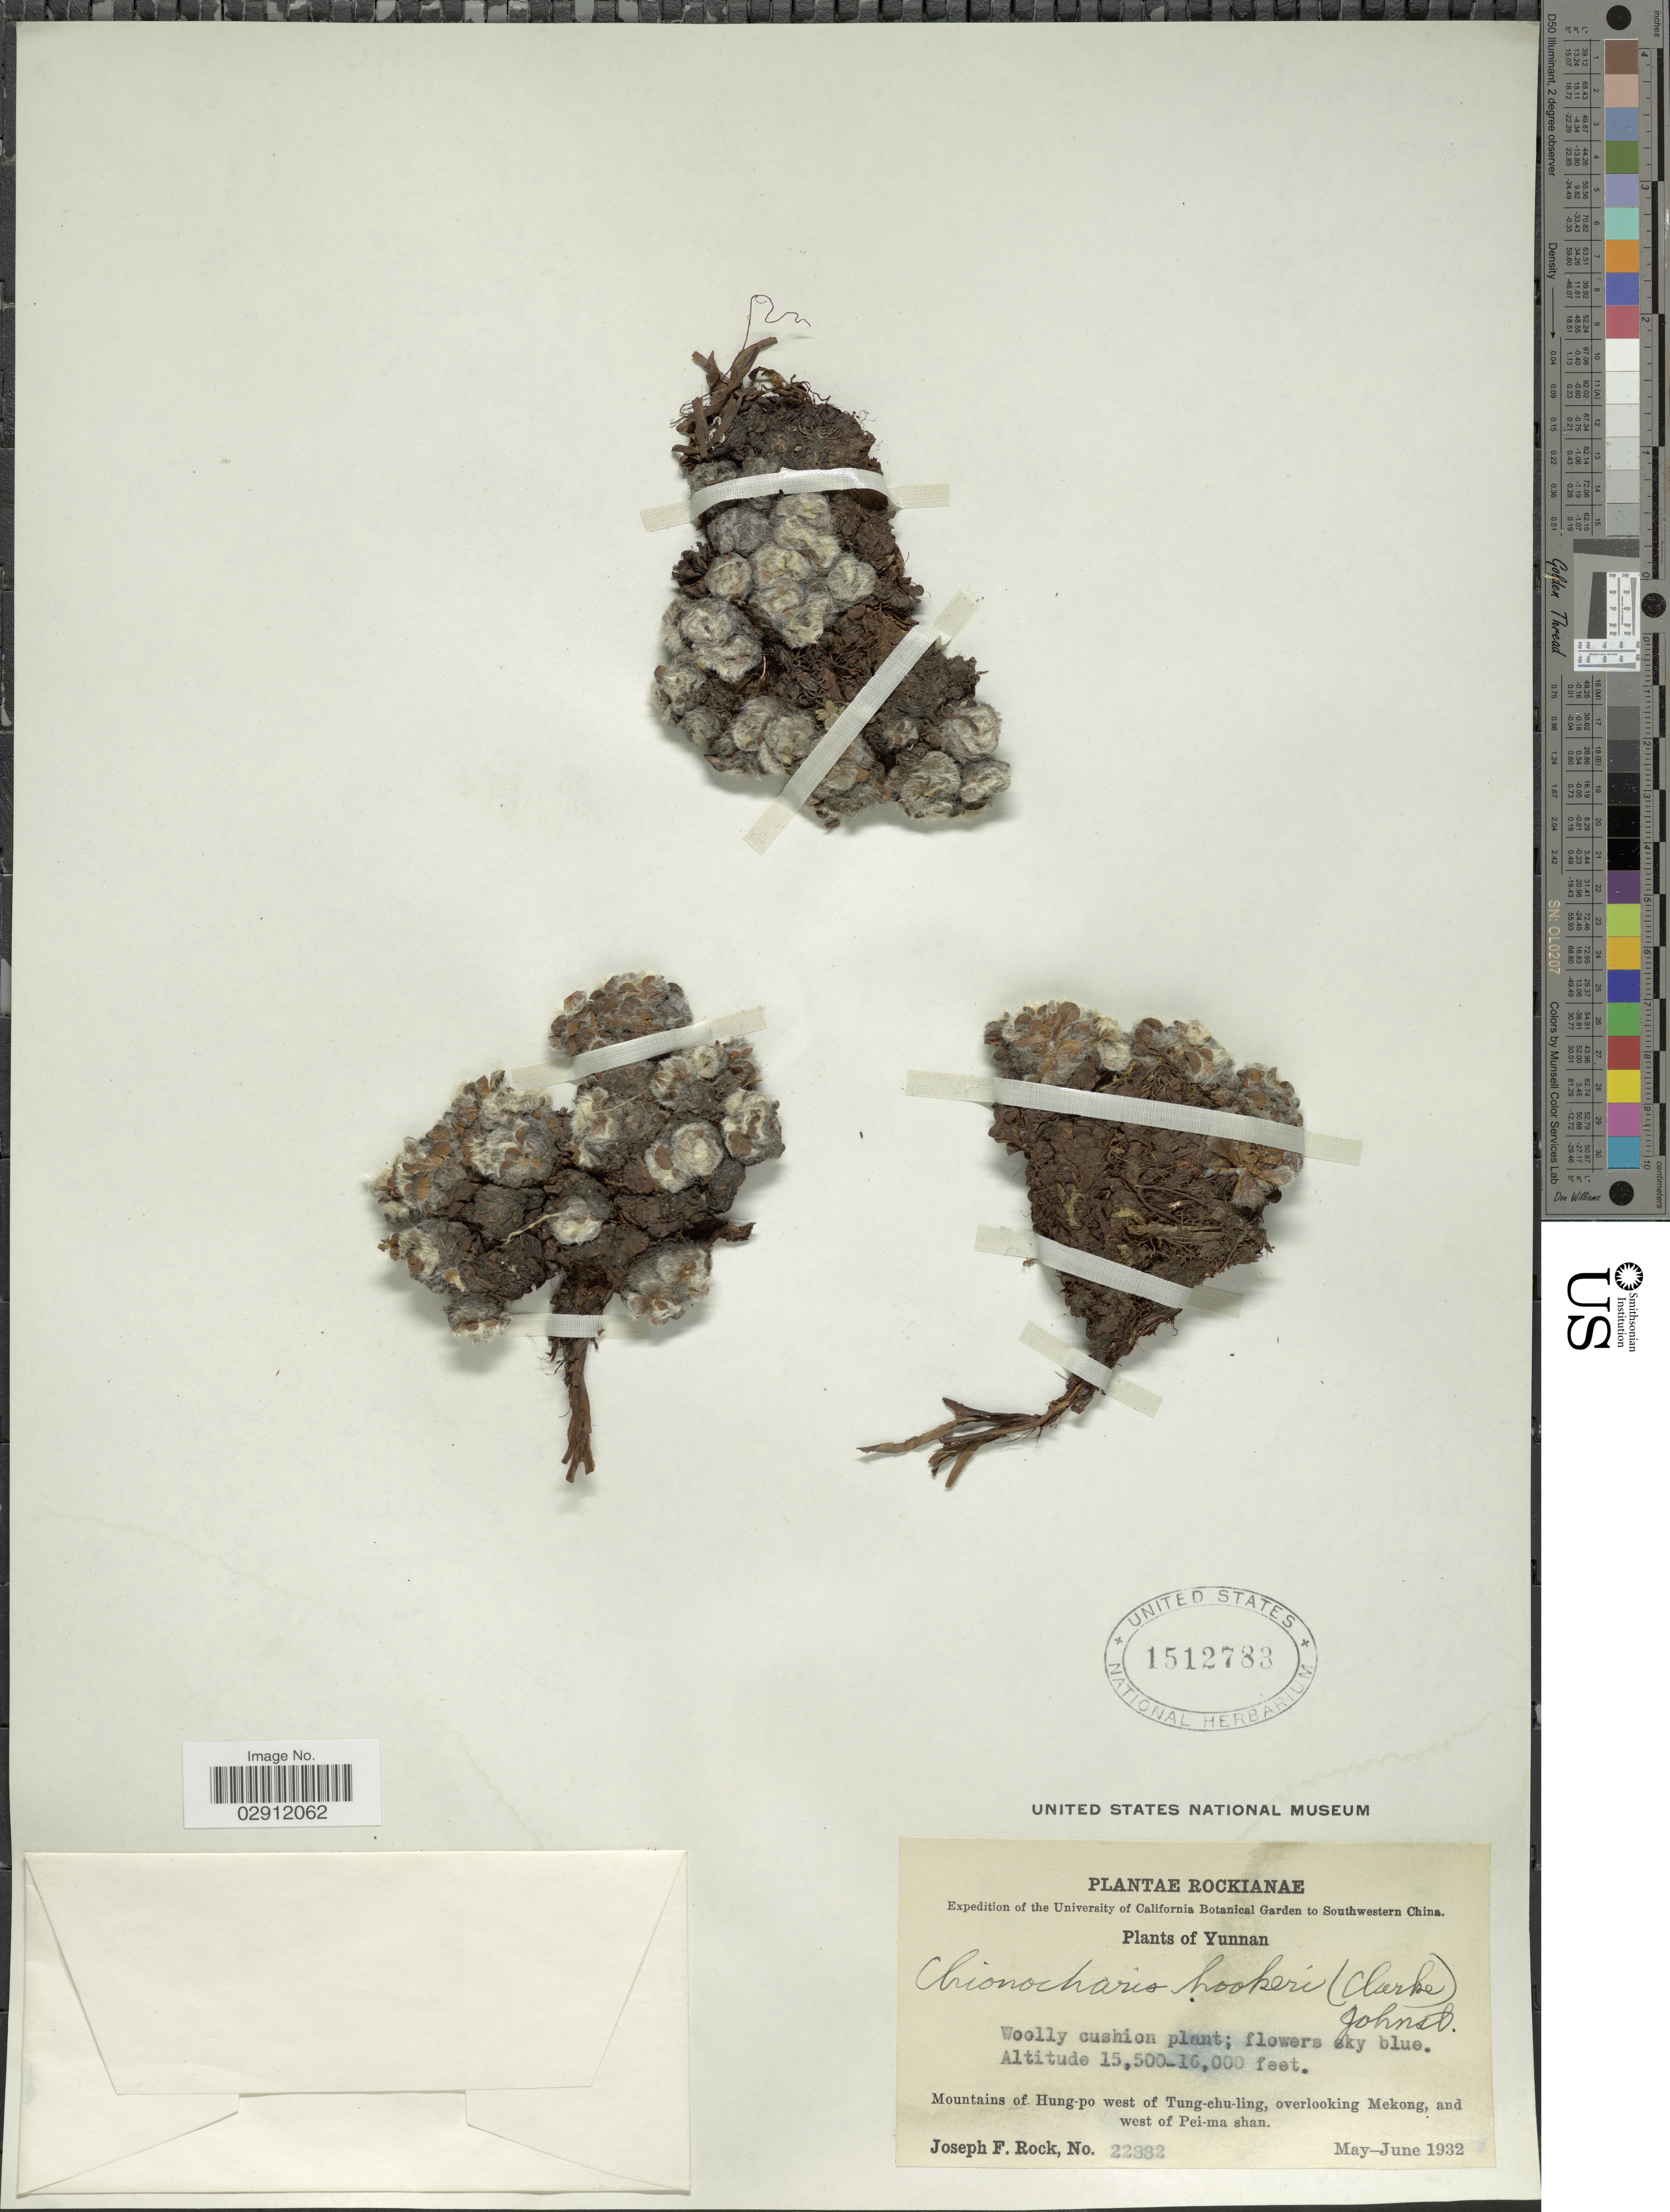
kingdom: Plantae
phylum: Tracheophyta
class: Magnoliopsida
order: Boraginales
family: Boraginaceae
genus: Chionocharis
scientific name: Chionocharis hookeri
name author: (C.B. Clarke) I.M. Johnst.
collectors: J. F. Rock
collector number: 22382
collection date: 1932-05/1932-06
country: China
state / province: Yunnan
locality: Mountains of Hung-po west of Tung-chu-ling, overlooking Mekong, and west of Pei-ma shan. Southwestern China.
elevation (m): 4724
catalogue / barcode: US 1512783